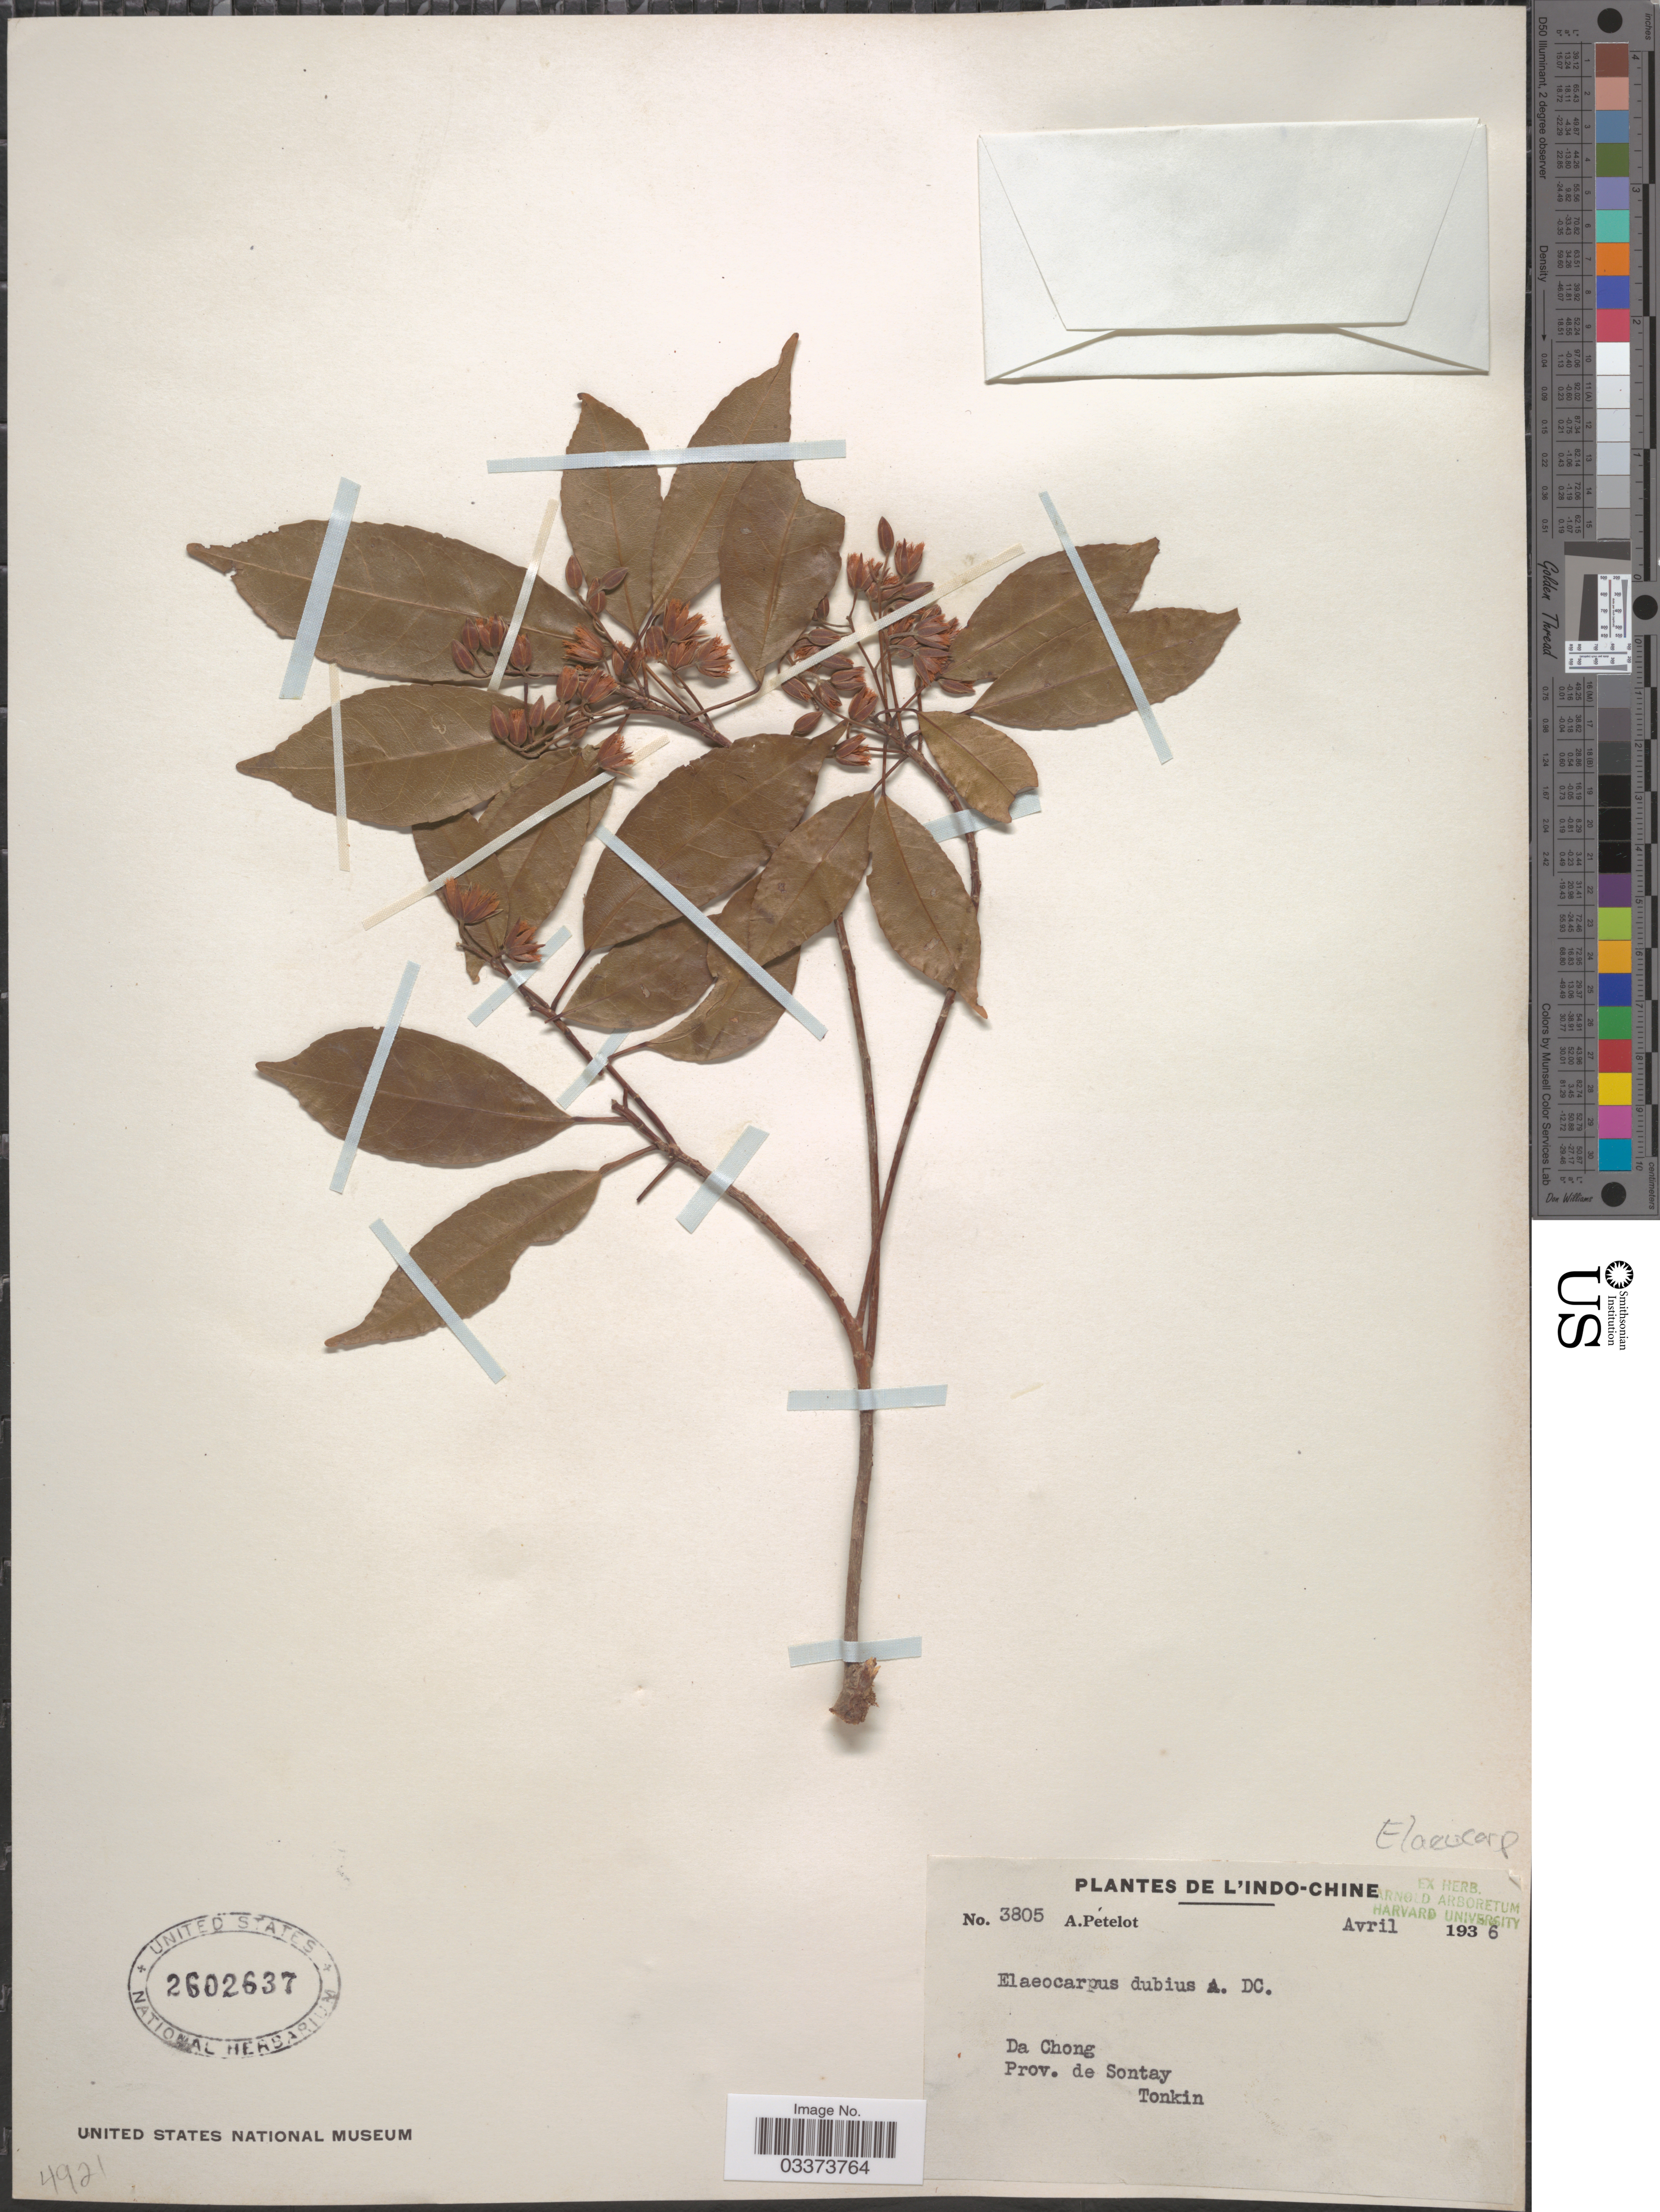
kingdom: Plantae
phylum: Tracheophyta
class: Magnoliopsida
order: Oxalidales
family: Elaeocarpaceae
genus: Elaeocarpus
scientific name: Elaeocarpus dubius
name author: DC.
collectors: A. Petelot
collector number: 3805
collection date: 1936-04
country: Vietnam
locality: L'Indo-Chine, Da Chong, Prov. de Sontay, Tonkin.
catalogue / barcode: US 2602637